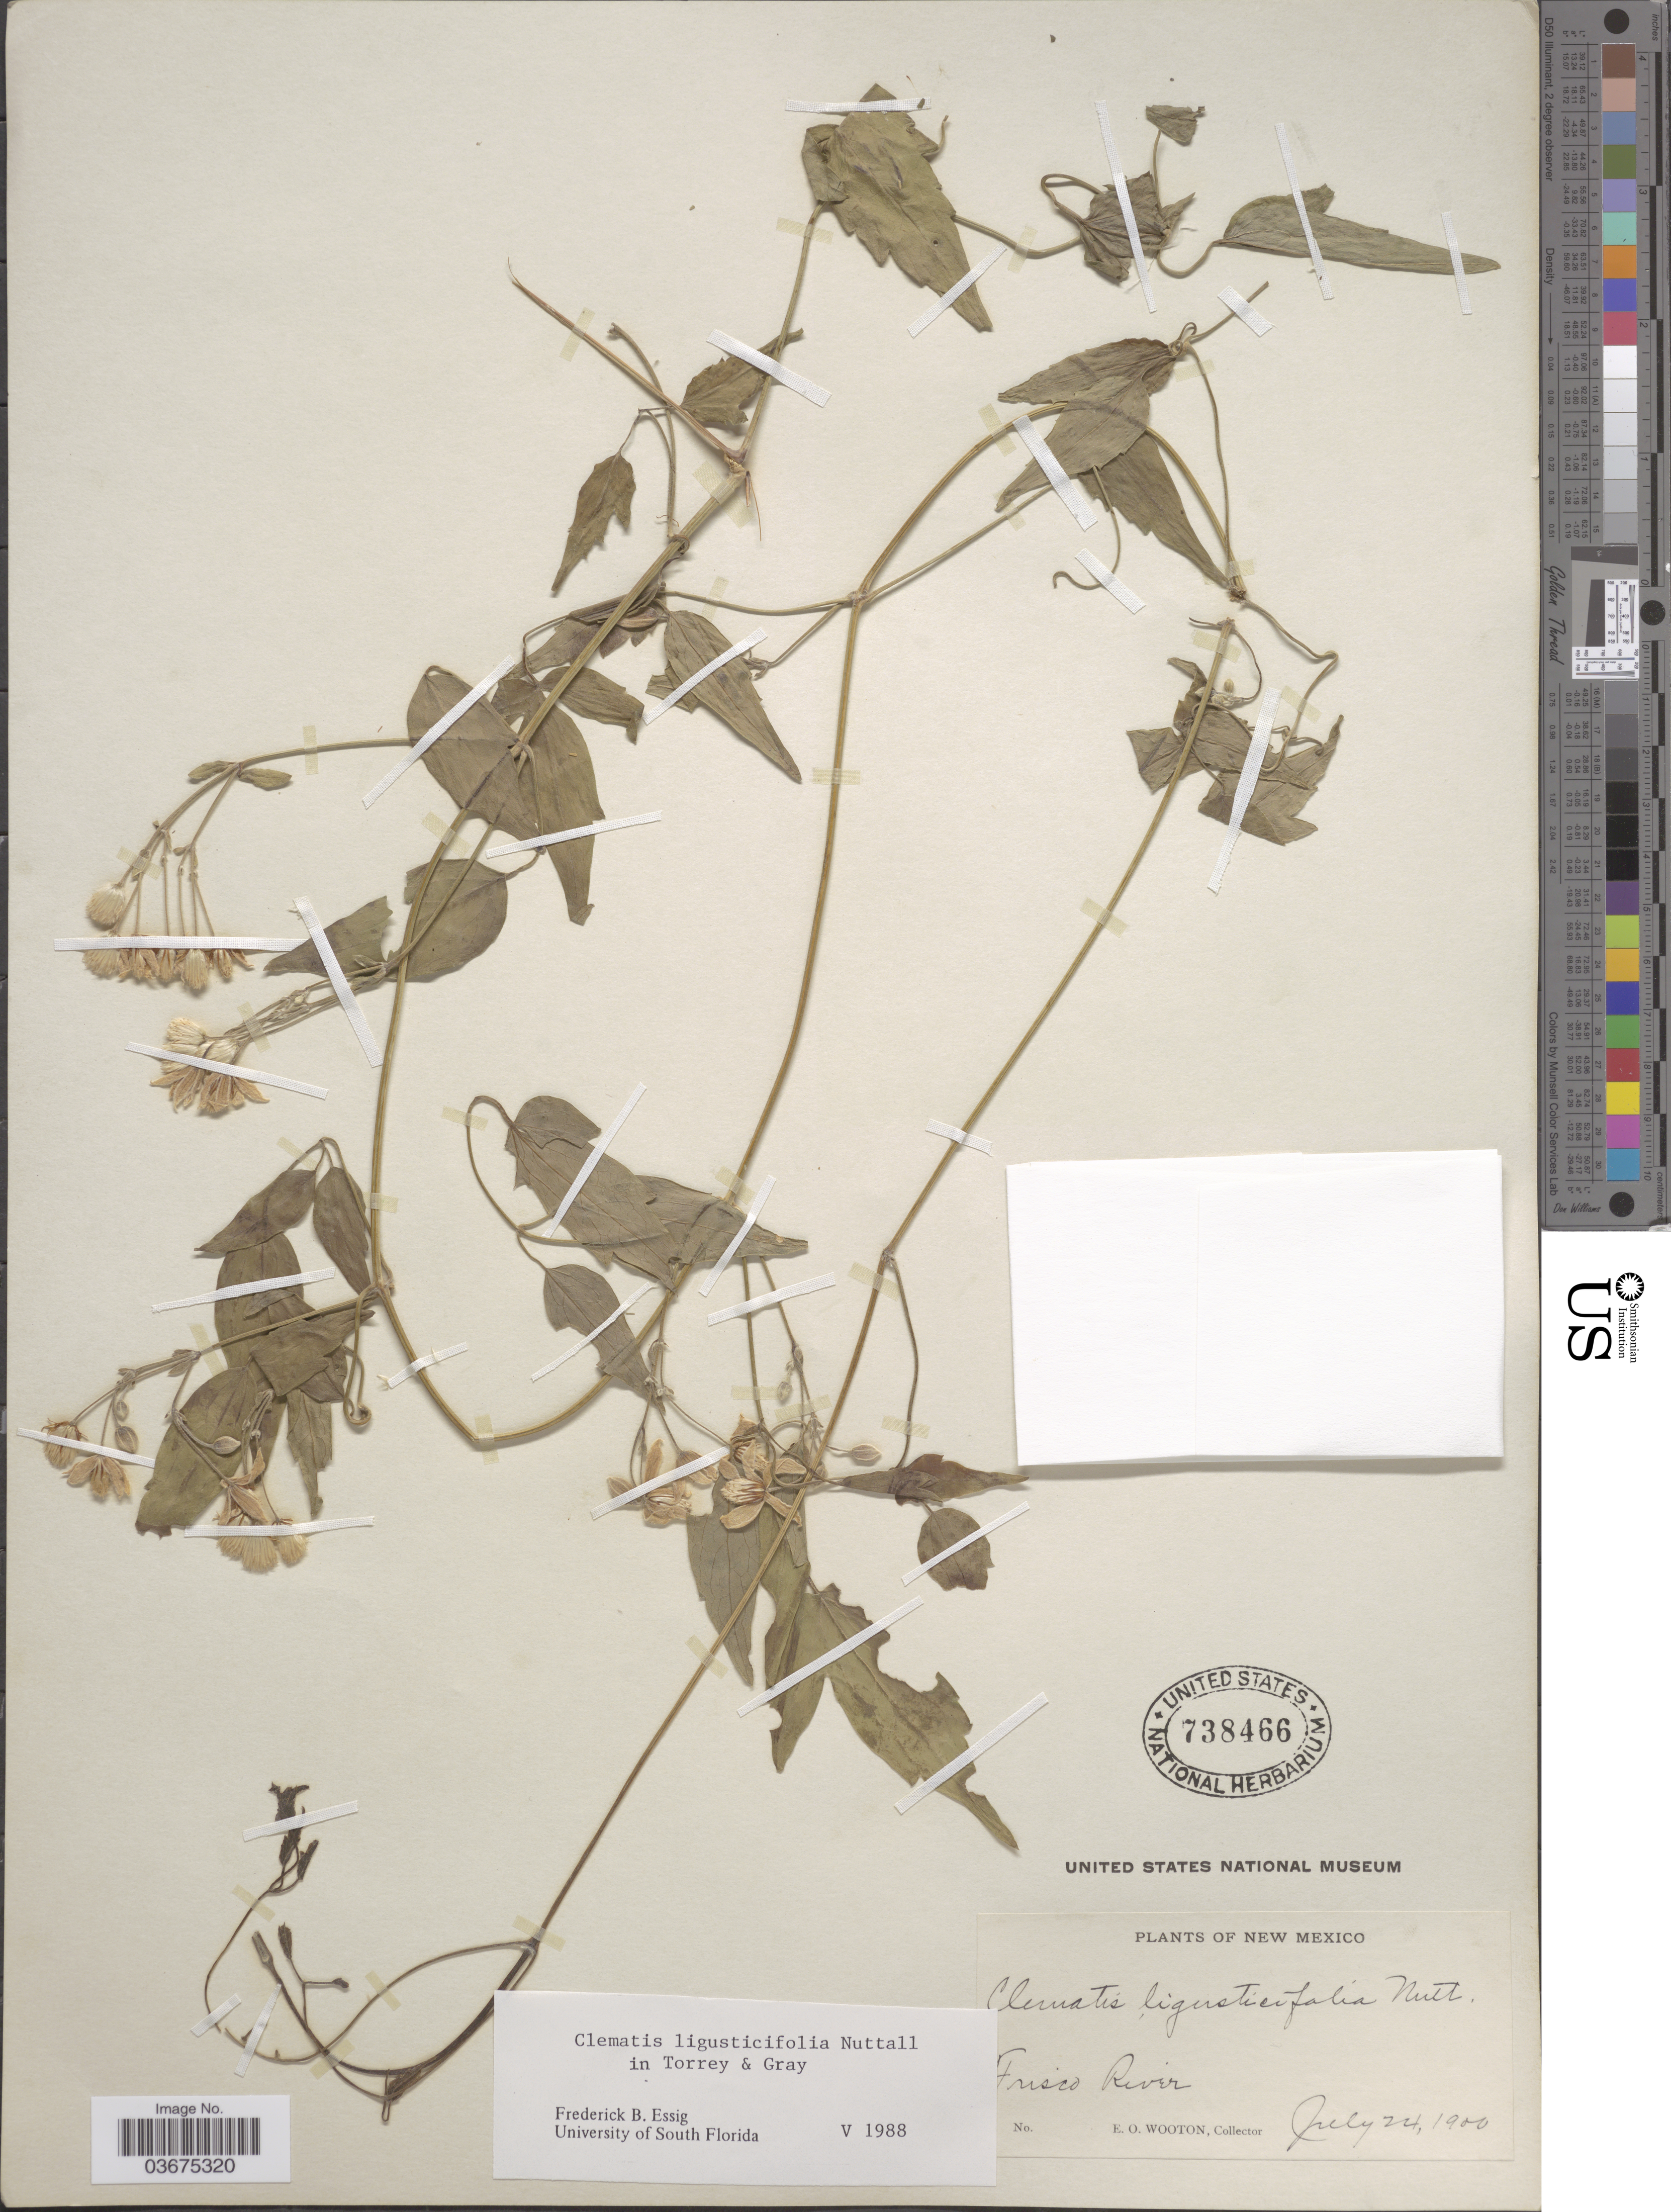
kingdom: Plantae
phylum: Tracheophyta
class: Magnoliopsida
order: Ranunculales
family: Ranunculaceae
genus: Clematis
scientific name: Clematis ligusticifolia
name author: Nutt.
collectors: E. O. Wooton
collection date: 1900-07-24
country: United States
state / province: New Mexico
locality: Frisco River.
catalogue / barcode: US 738466